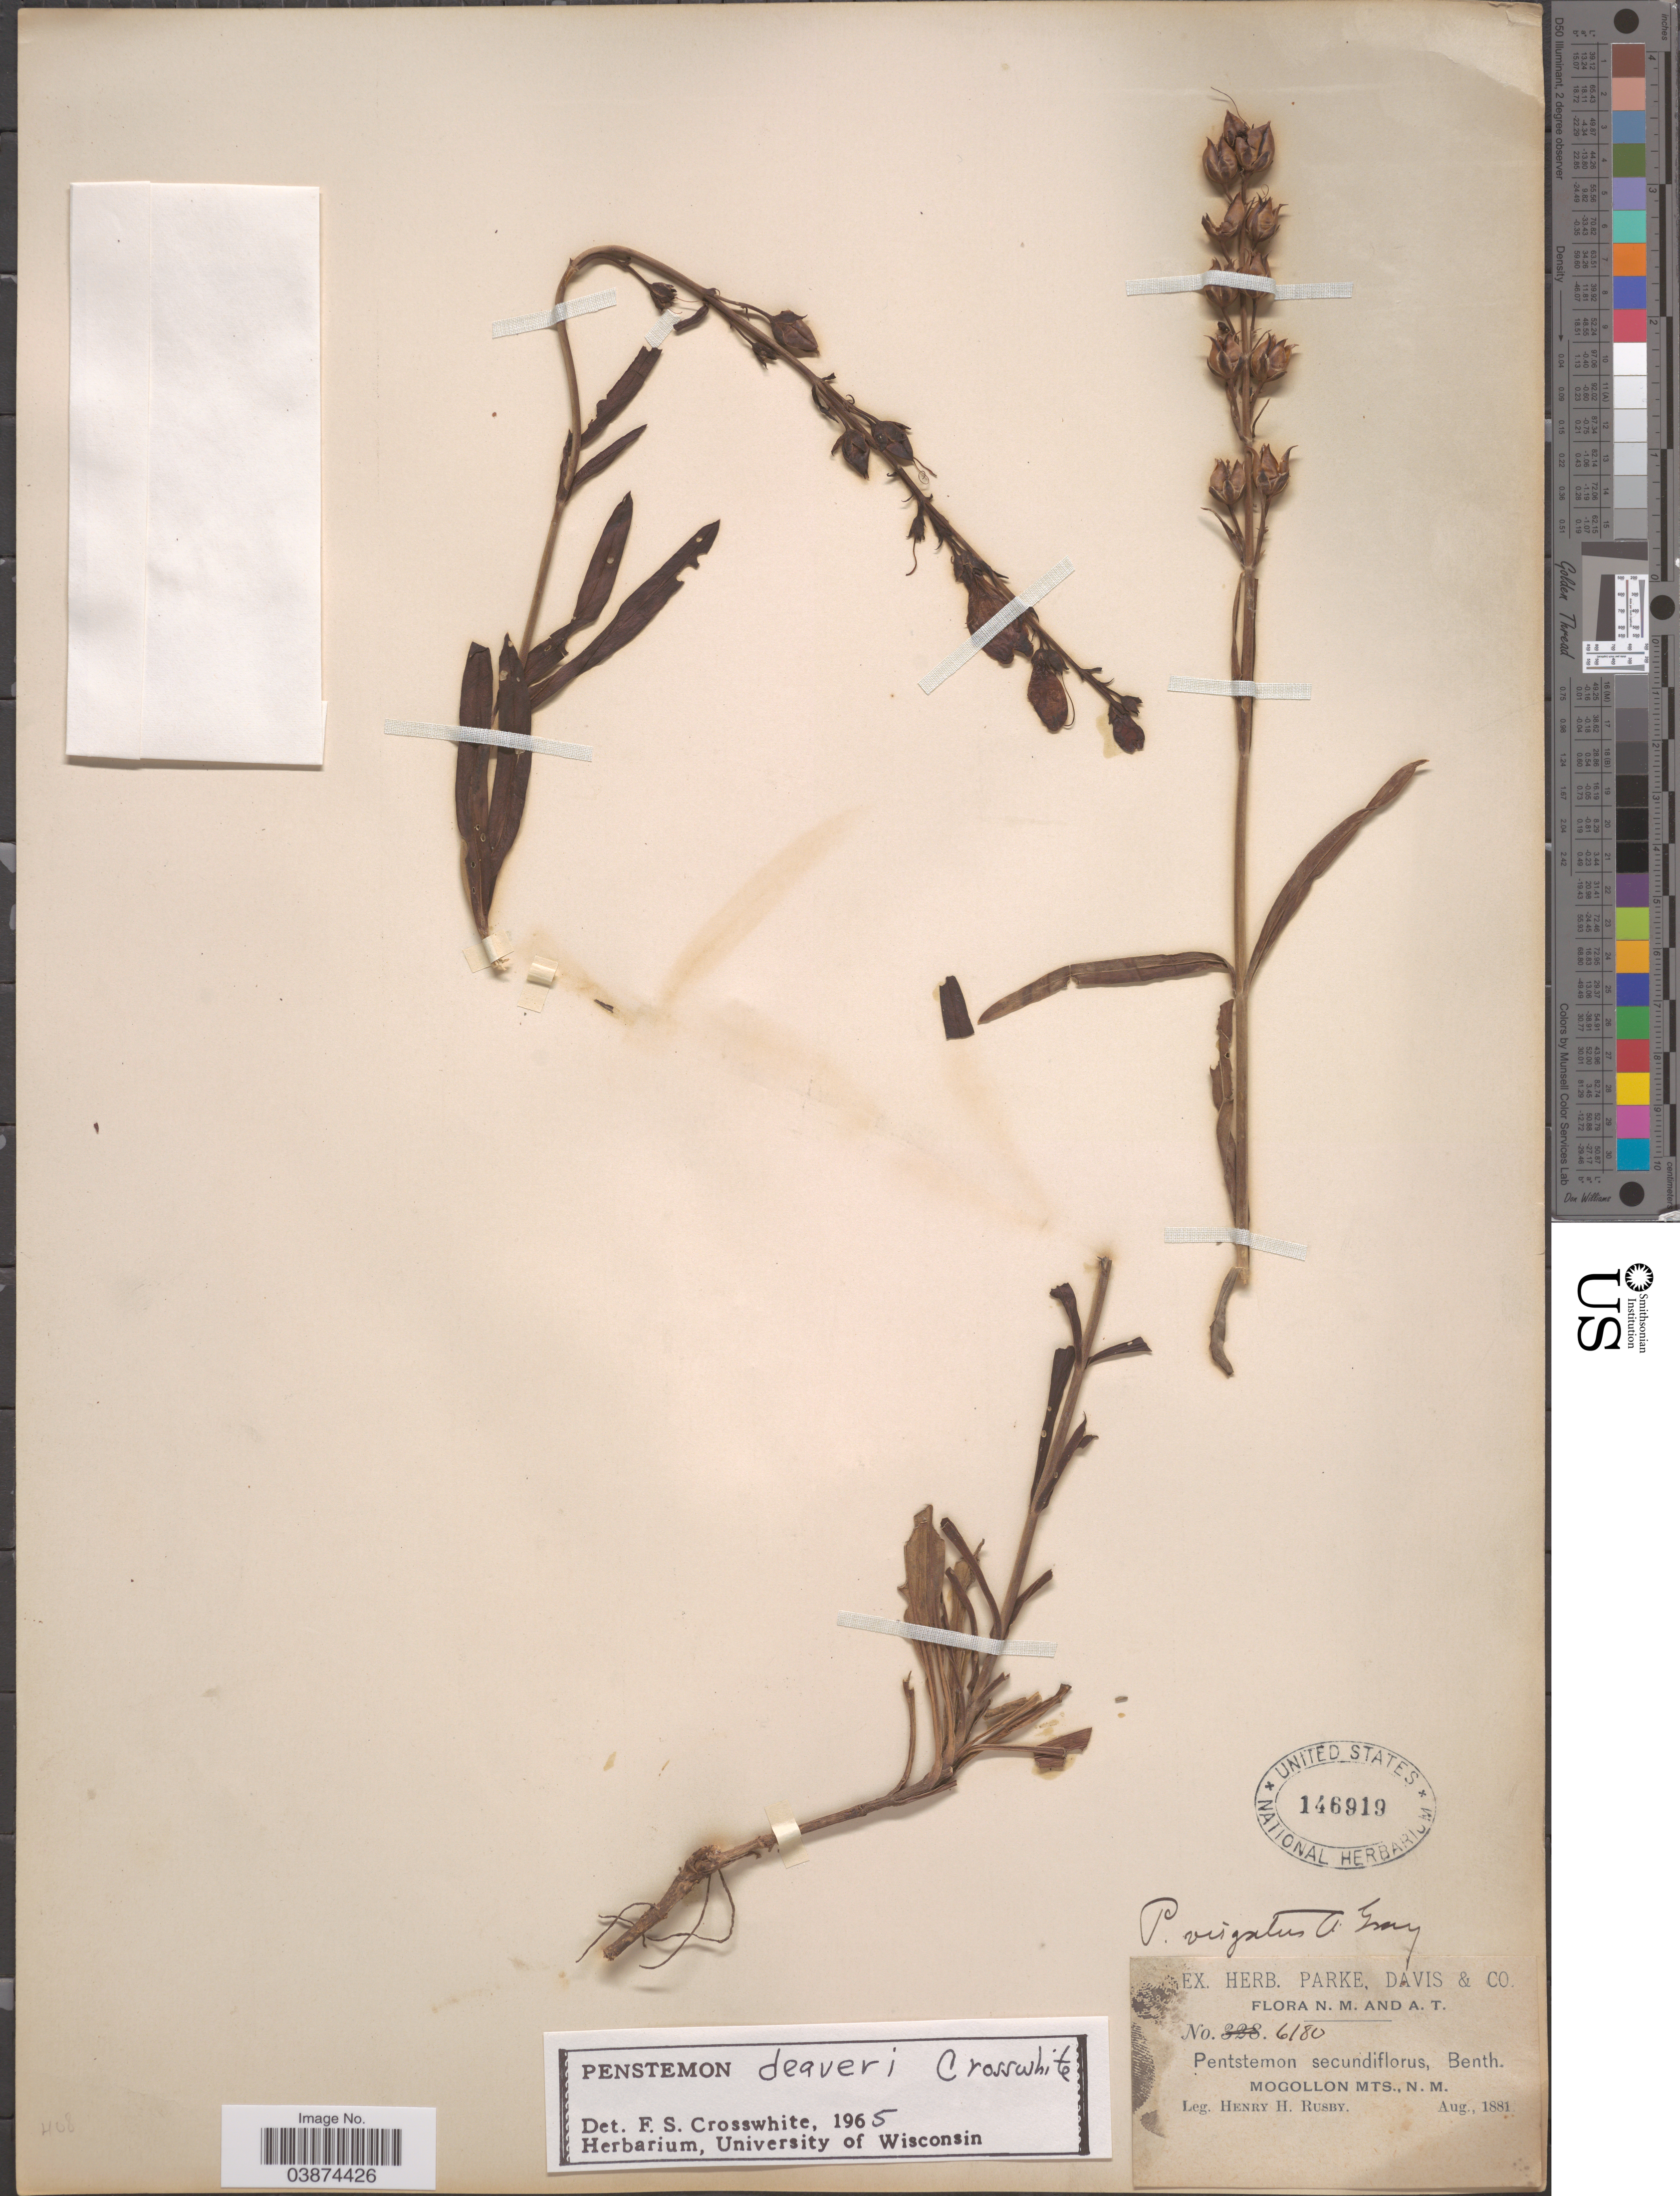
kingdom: Plantae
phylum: Tracheophyta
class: Magnoliopsida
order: Lamiales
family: Plantaginaceae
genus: Penstemon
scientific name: Penstemon deaveri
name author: Crosswh.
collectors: H. H. Rusby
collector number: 6180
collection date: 1881-08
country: United States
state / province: New Mexico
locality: Mogollon Mts.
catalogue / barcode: US 146919